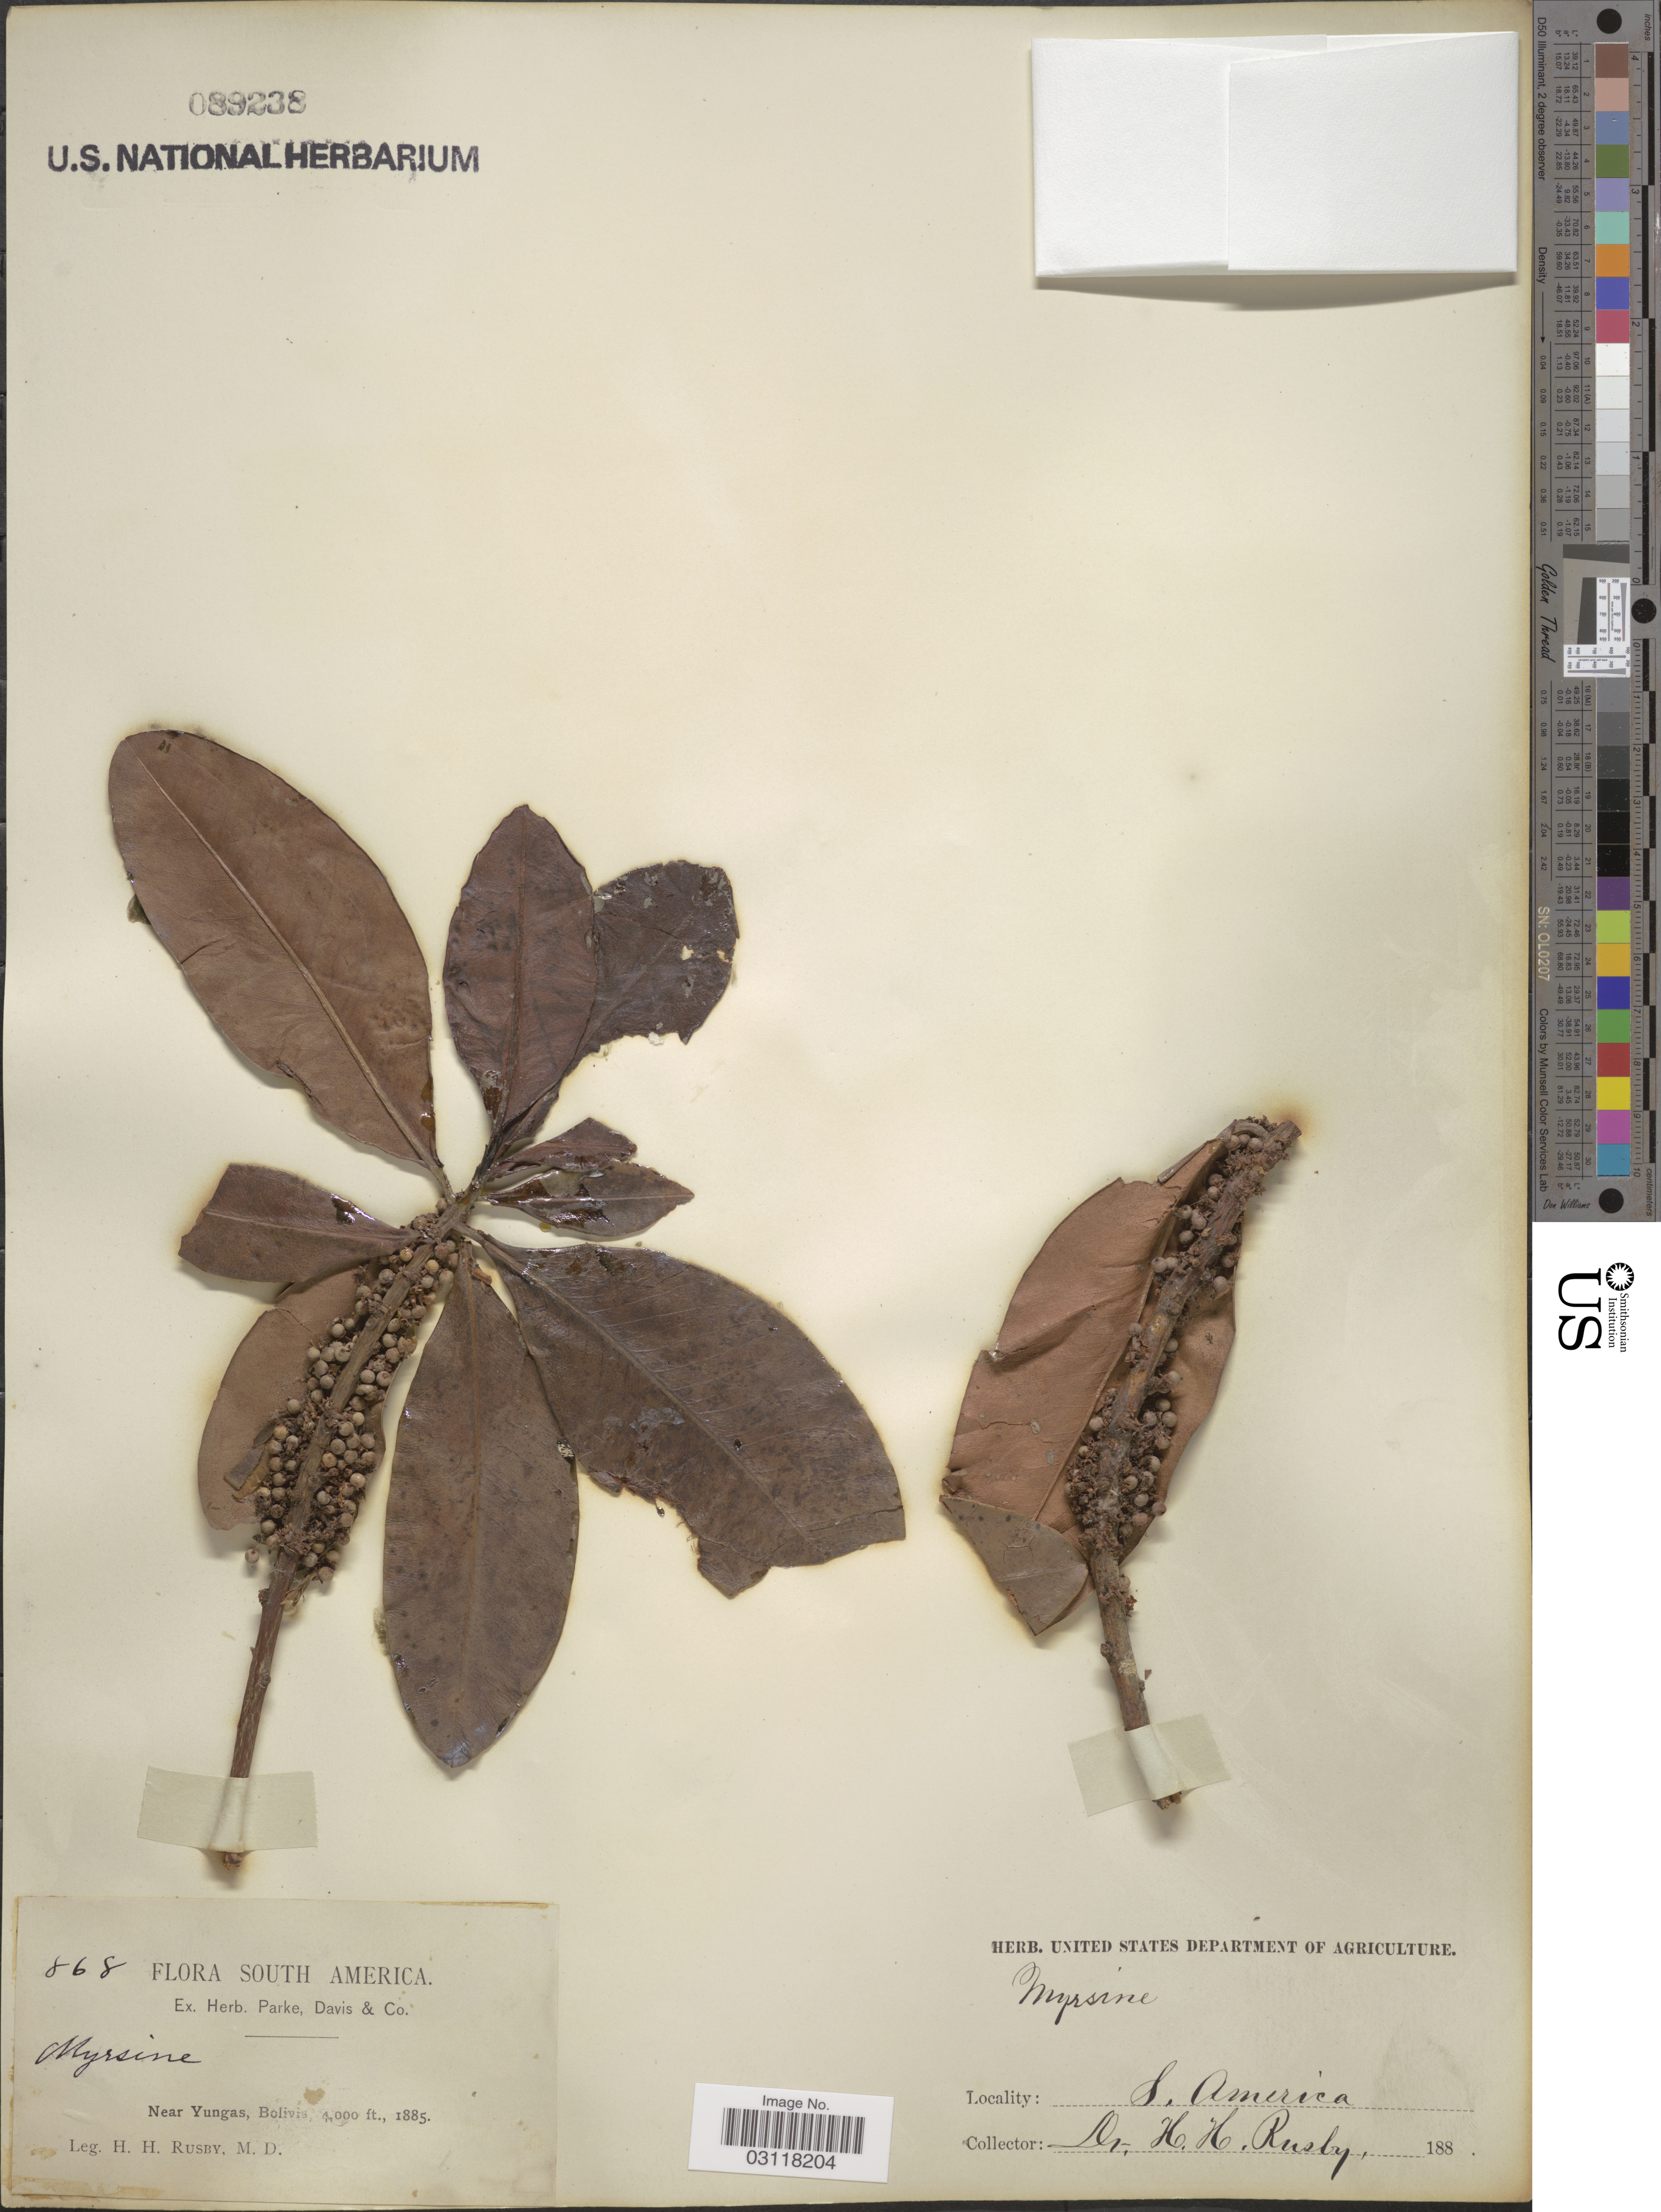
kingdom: Plantae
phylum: Tracheophyta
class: Magnoliopsida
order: Ericales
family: Primulaceae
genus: Rapanea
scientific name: Rapanea guianensis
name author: Aubl.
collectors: H. H. Rusby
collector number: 868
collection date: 1885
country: Bolivia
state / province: La Paz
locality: Near Yungas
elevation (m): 1494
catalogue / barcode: US 89238